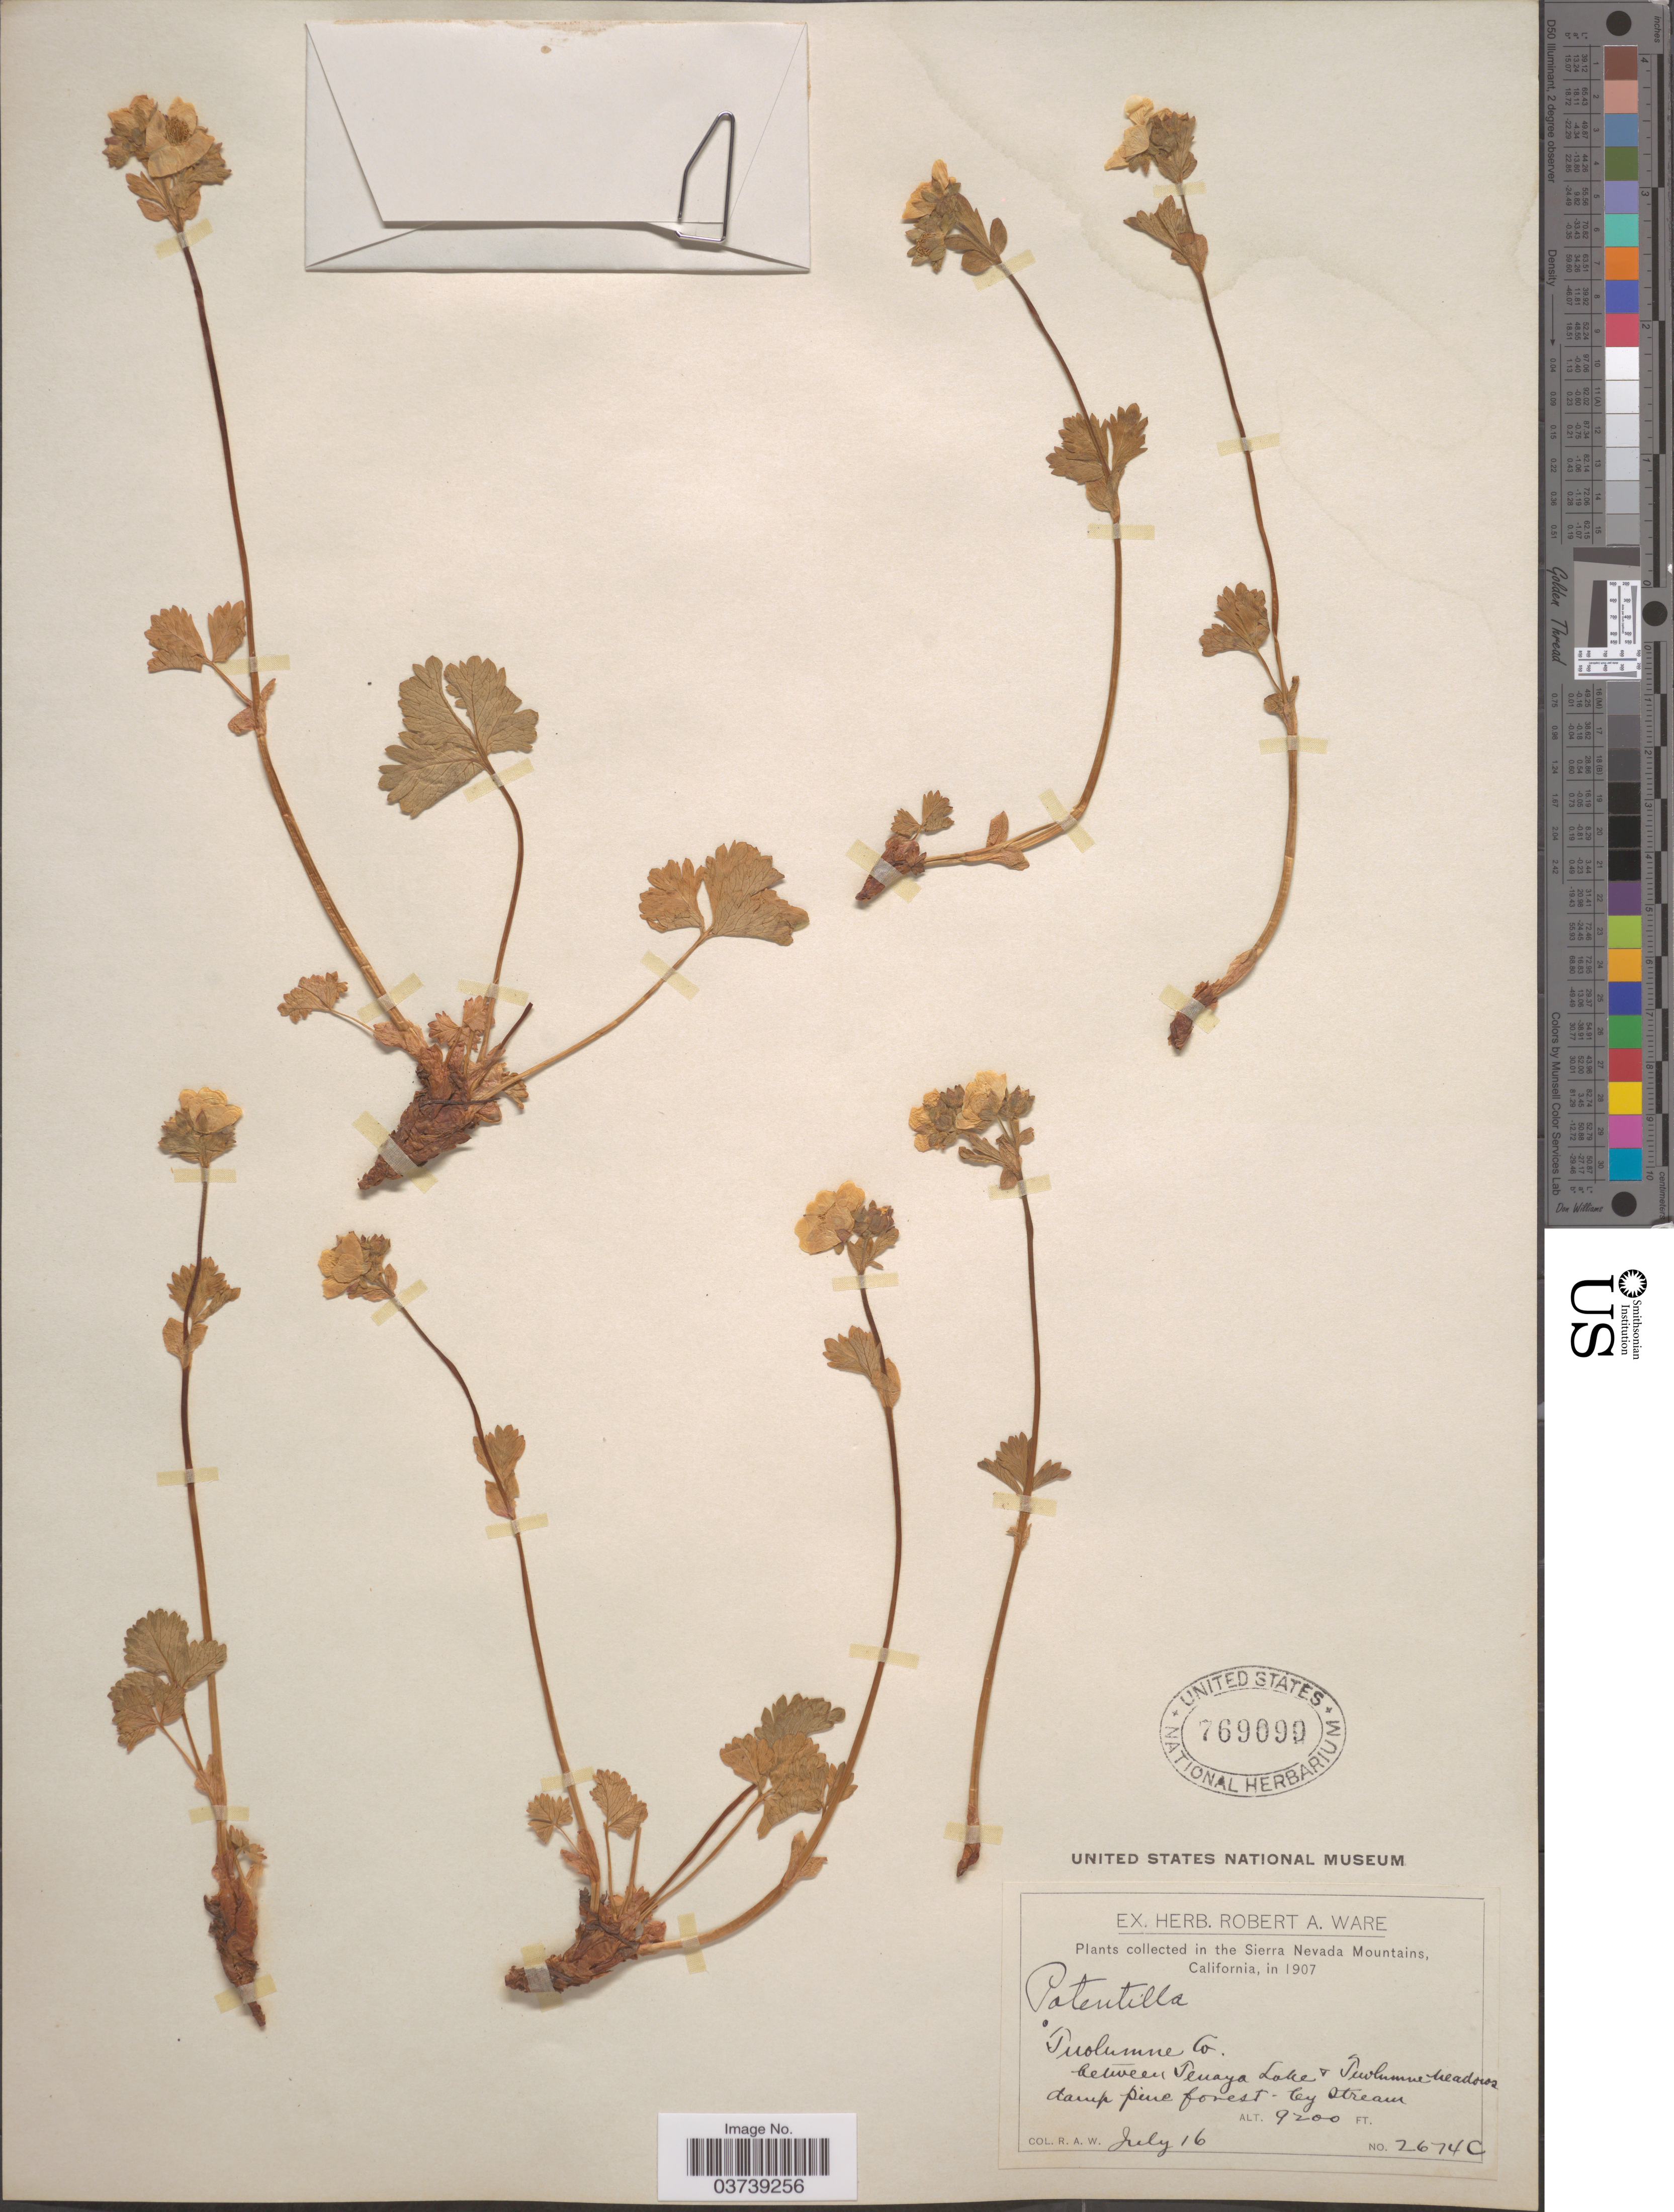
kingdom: Plantae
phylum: Tracheophyta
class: Magnoliopsida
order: Rosales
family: Rosaceae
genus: Potentilla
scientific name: Potentilla flabellifolia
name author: Hook. ex Torr. & A. Gray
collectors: R. Ware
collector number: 2674c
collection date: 1907-07-16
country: United States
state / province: California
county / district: Tuolumne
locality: Sierra Nevada Mountains. Tuolumne Co. Between Tenaya Lake & Tuolumne meadows.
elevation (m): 2804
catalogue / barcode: US 769090